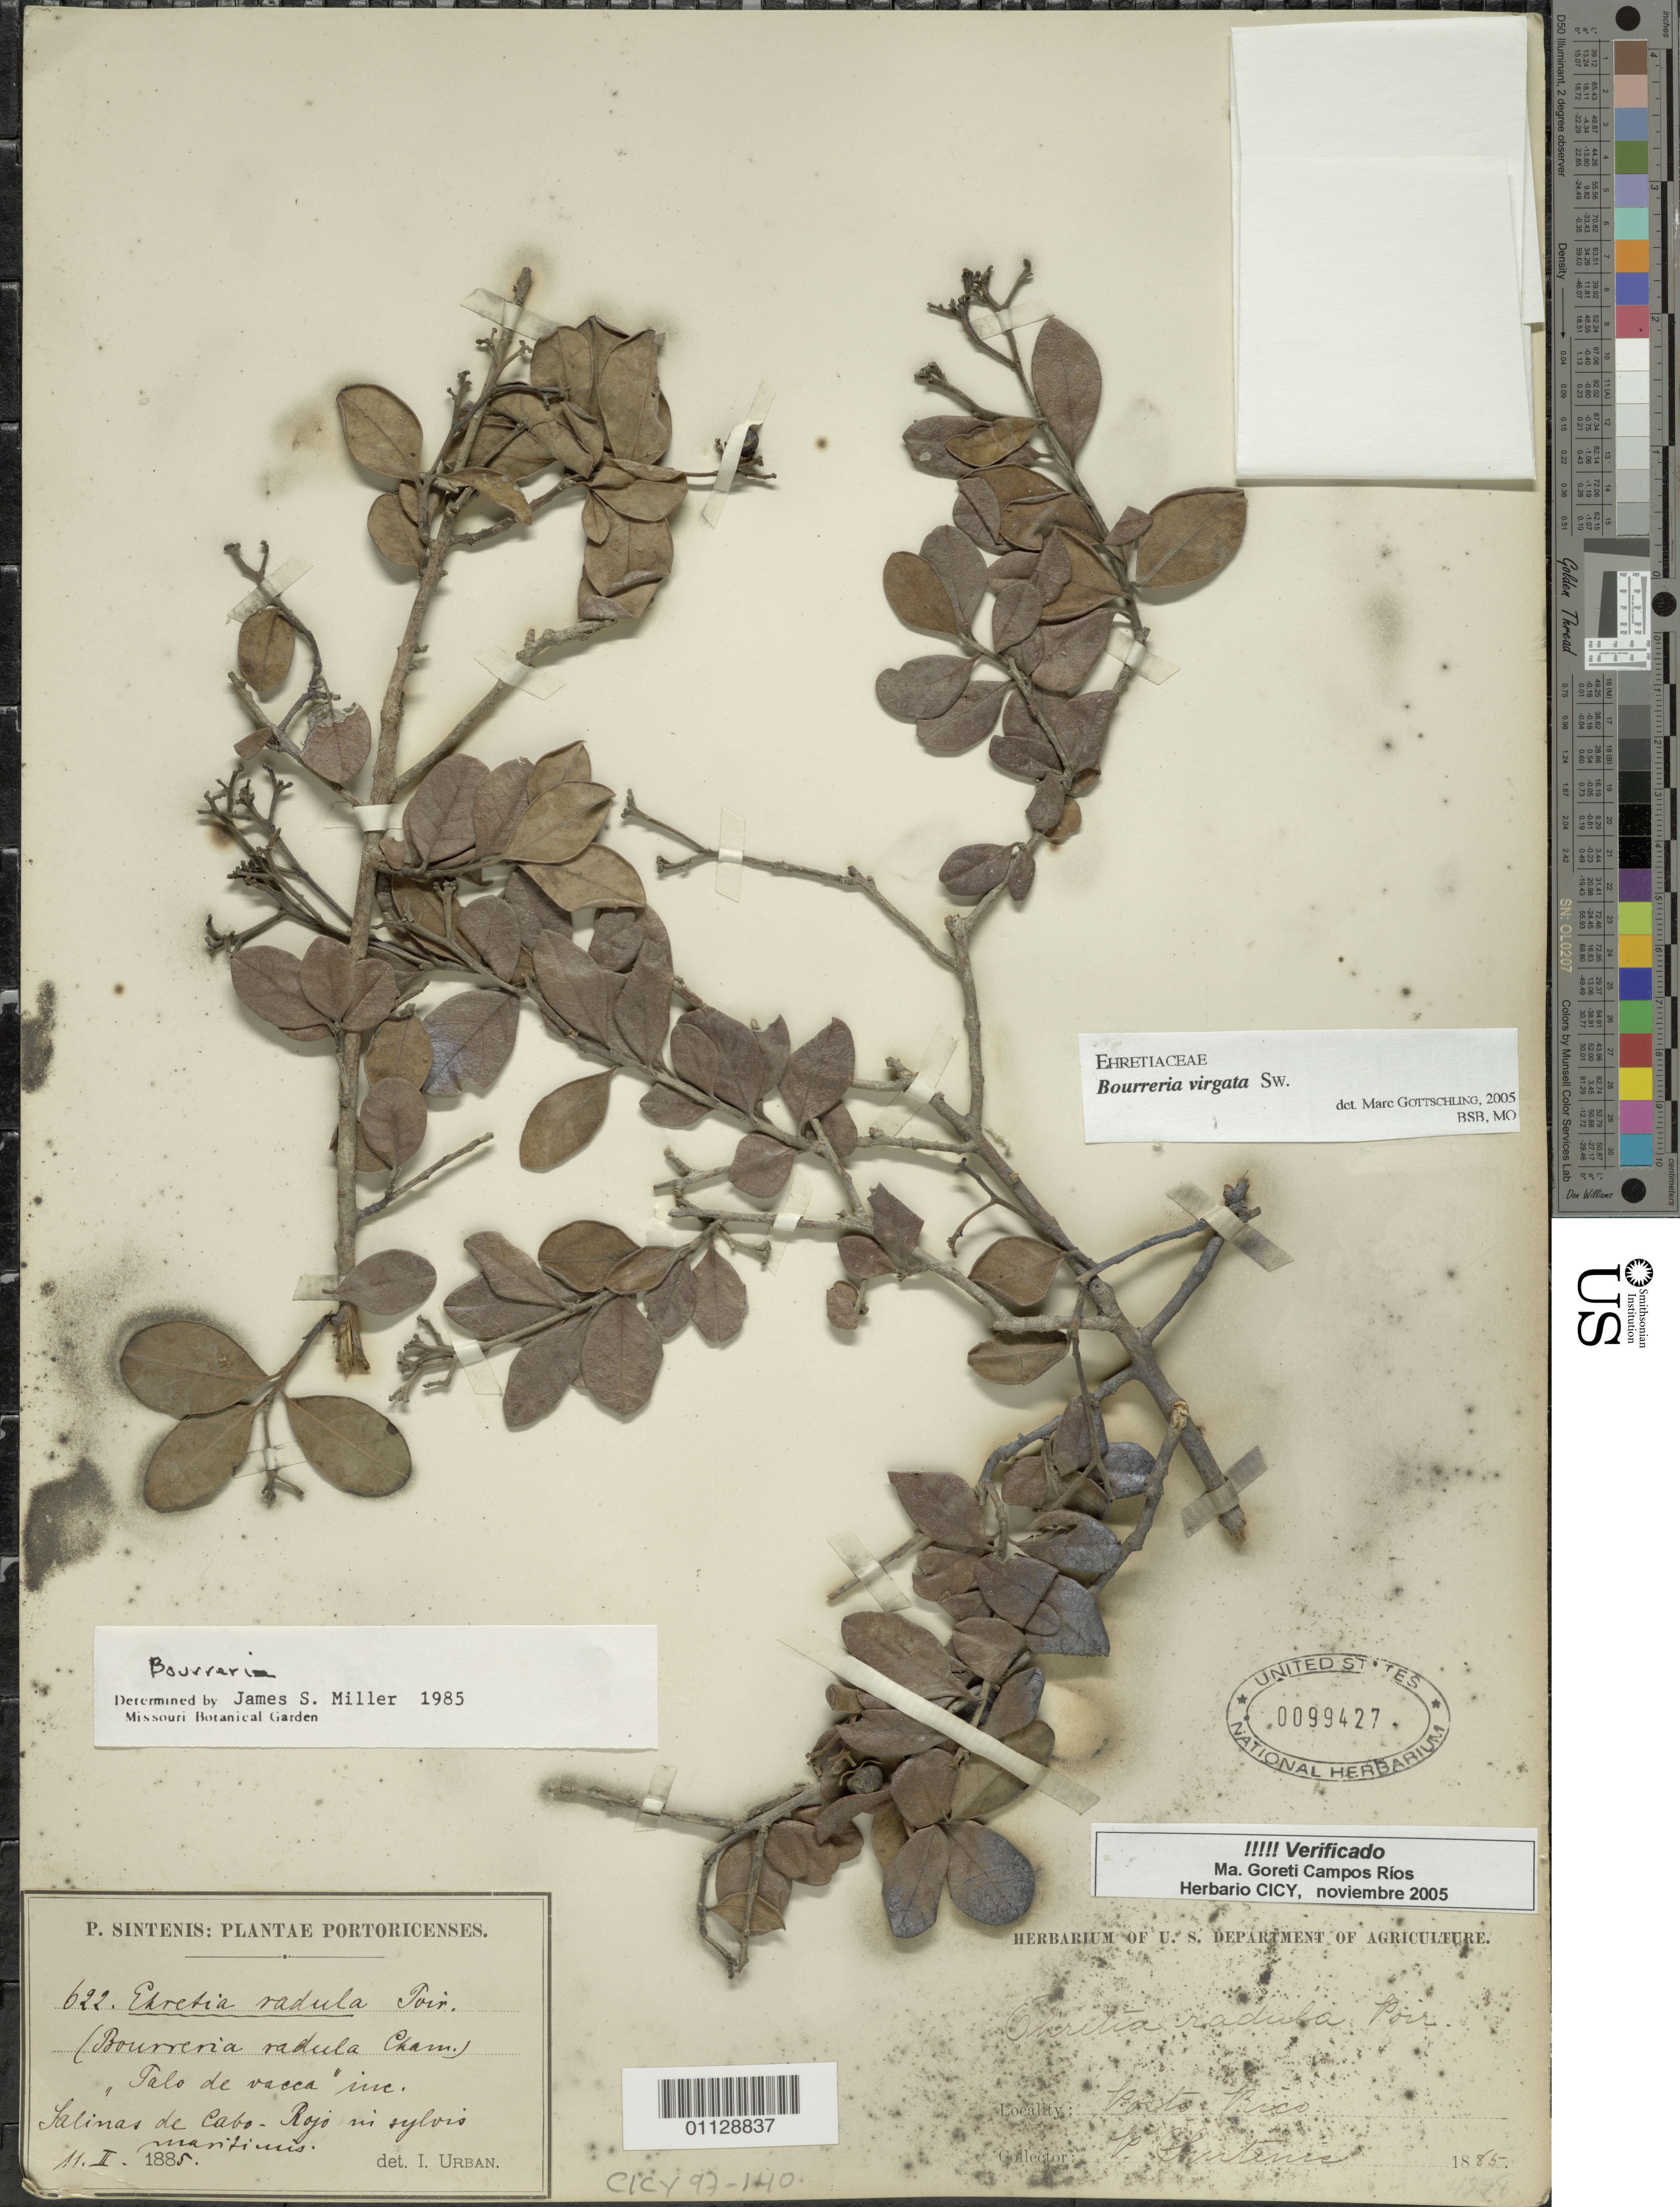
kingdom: Plantae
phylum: Tracheophyta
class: Magnoliopsida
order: Boraginales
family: Ehretiaceae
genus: Bourreria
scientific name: Bourreria virgata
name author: (Sw.) G. Don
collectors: P. Sintenis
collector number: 622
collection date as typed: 11 Feb 1885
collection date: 1885-02-11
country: Puerto Rico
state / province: Cabo Rojo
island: Puerto Rico I.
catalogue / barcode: US 99427